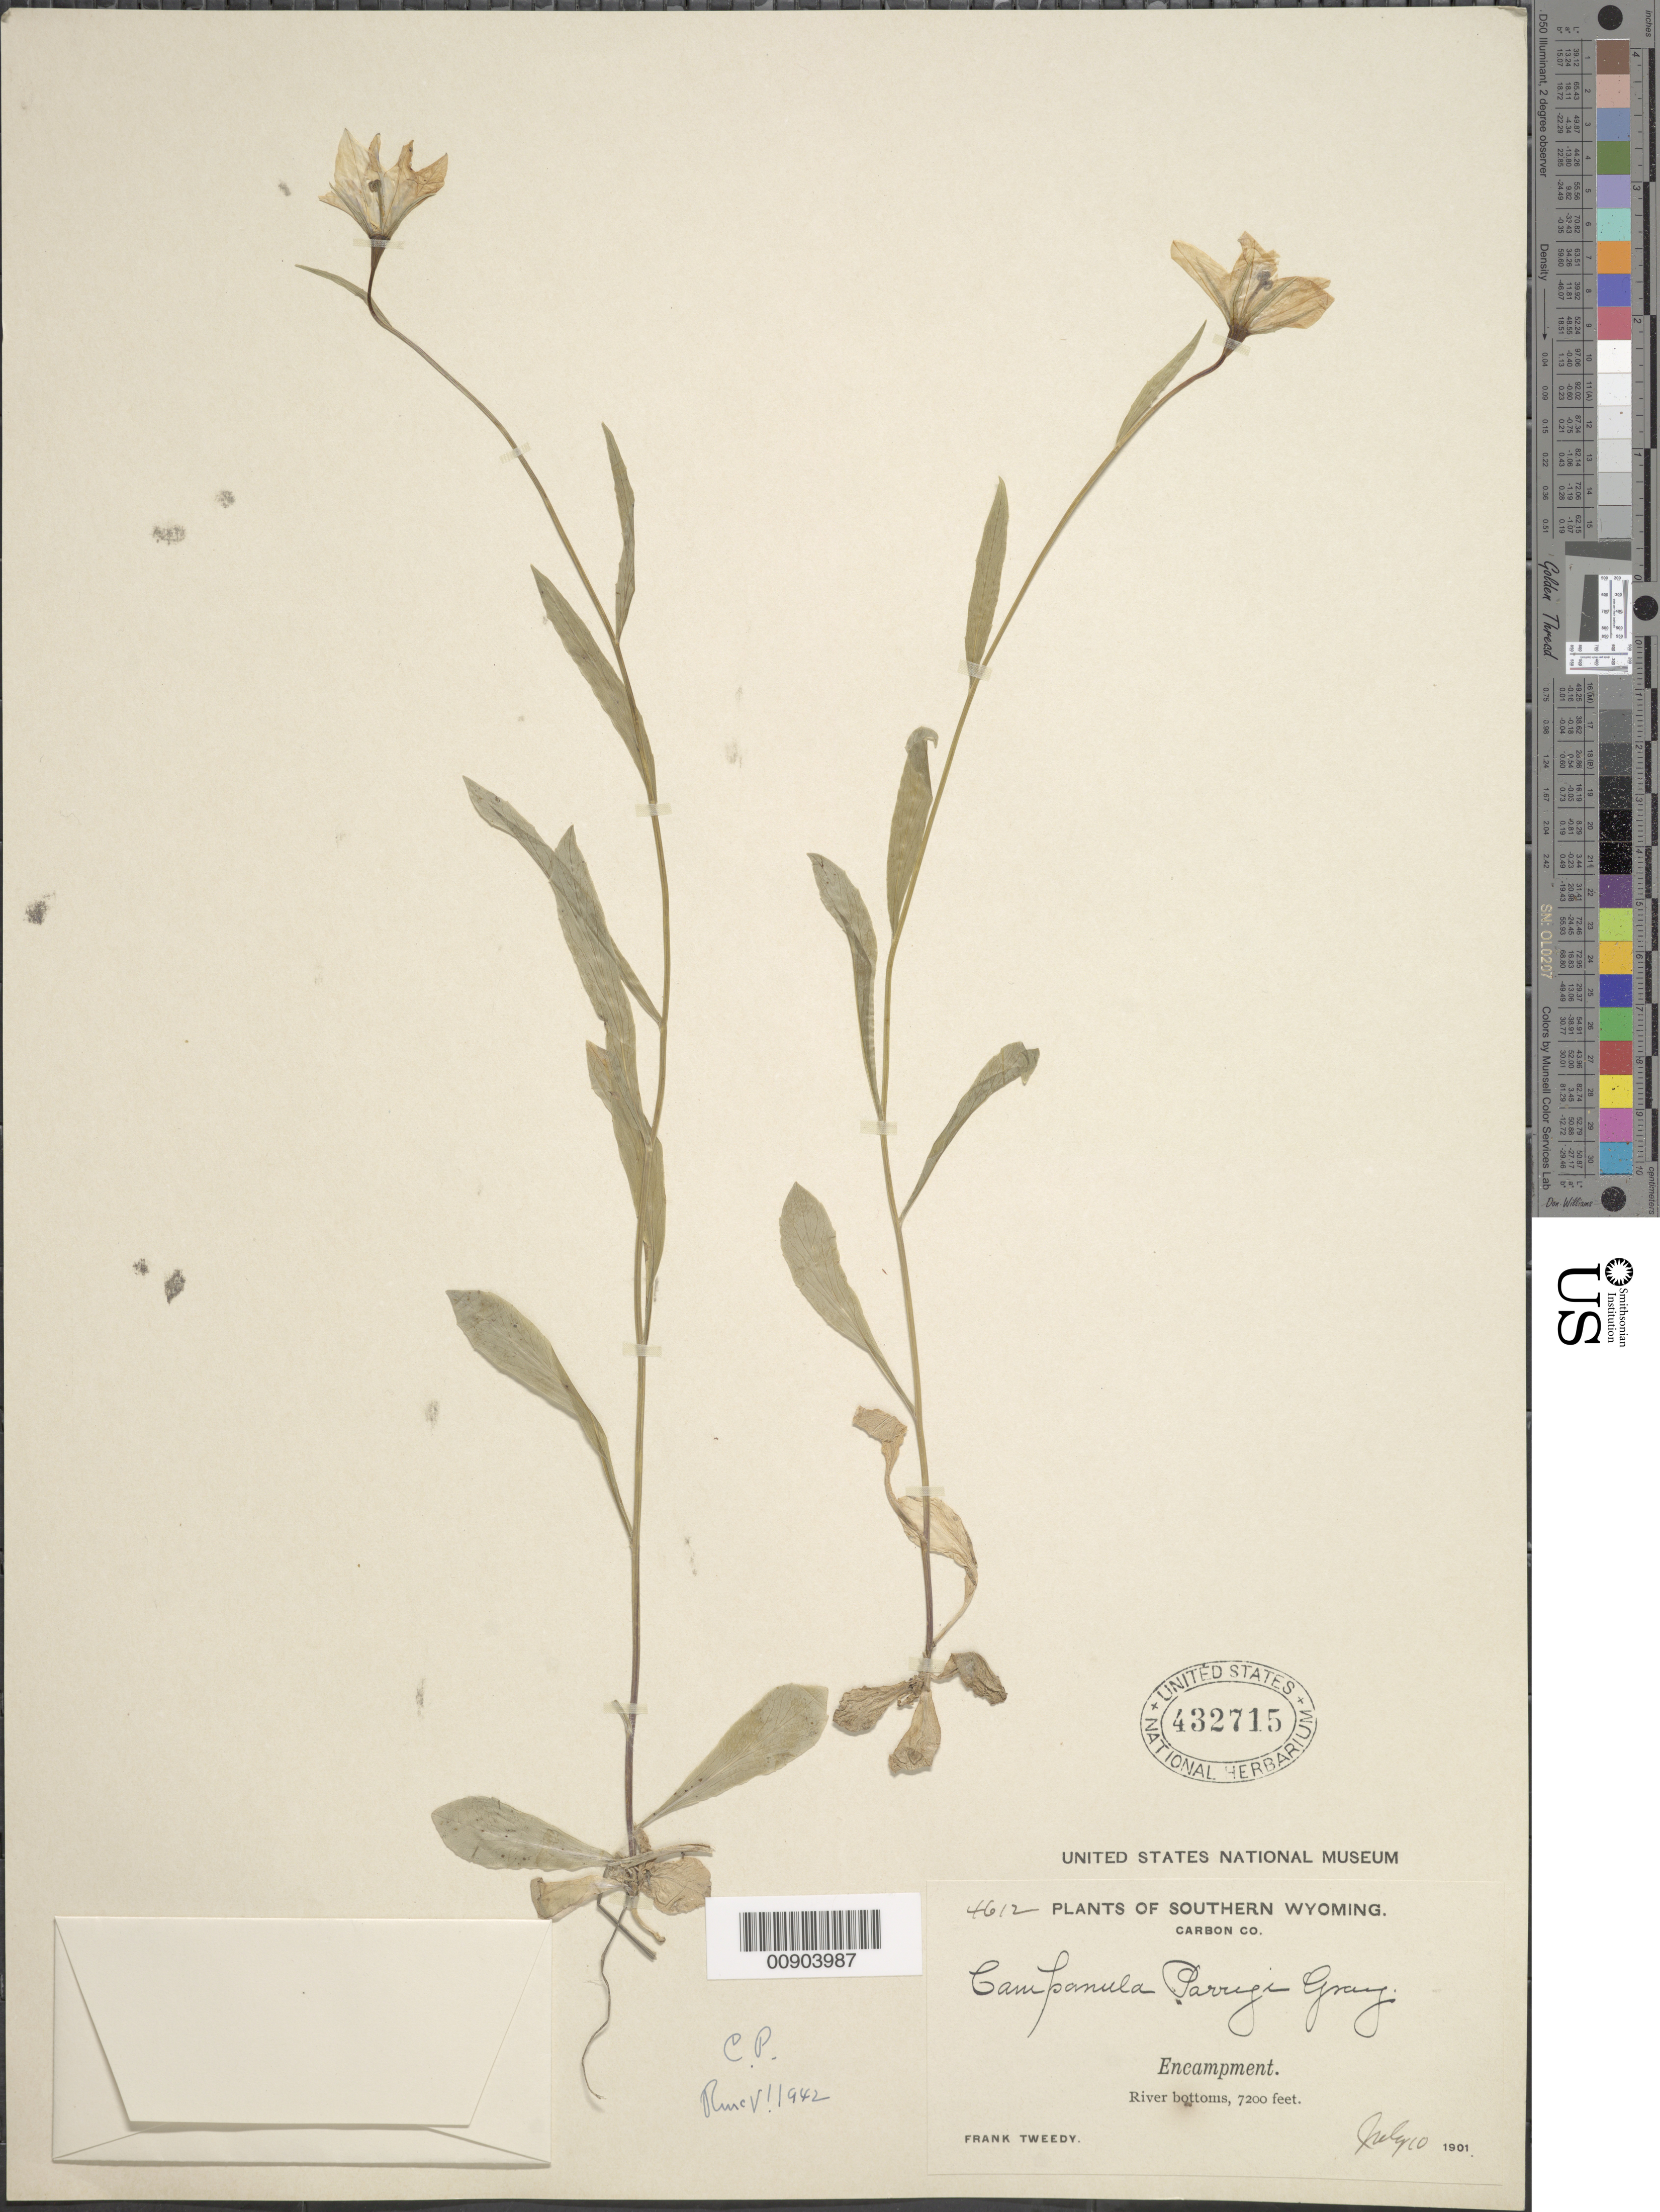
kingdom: Plantae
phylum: Tracheophyta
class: Magnoliopsida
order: Asterales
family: Campanulaceae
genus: Campanula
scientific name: Campanula parryi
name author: A. Gray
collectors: F. Tweedy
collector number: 4612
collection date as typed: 10 Jul 1901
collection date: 1901-07-10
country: United States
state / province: Wyoming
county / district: Carbon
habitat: River bottoms. Encampment.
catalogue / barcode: US 432715